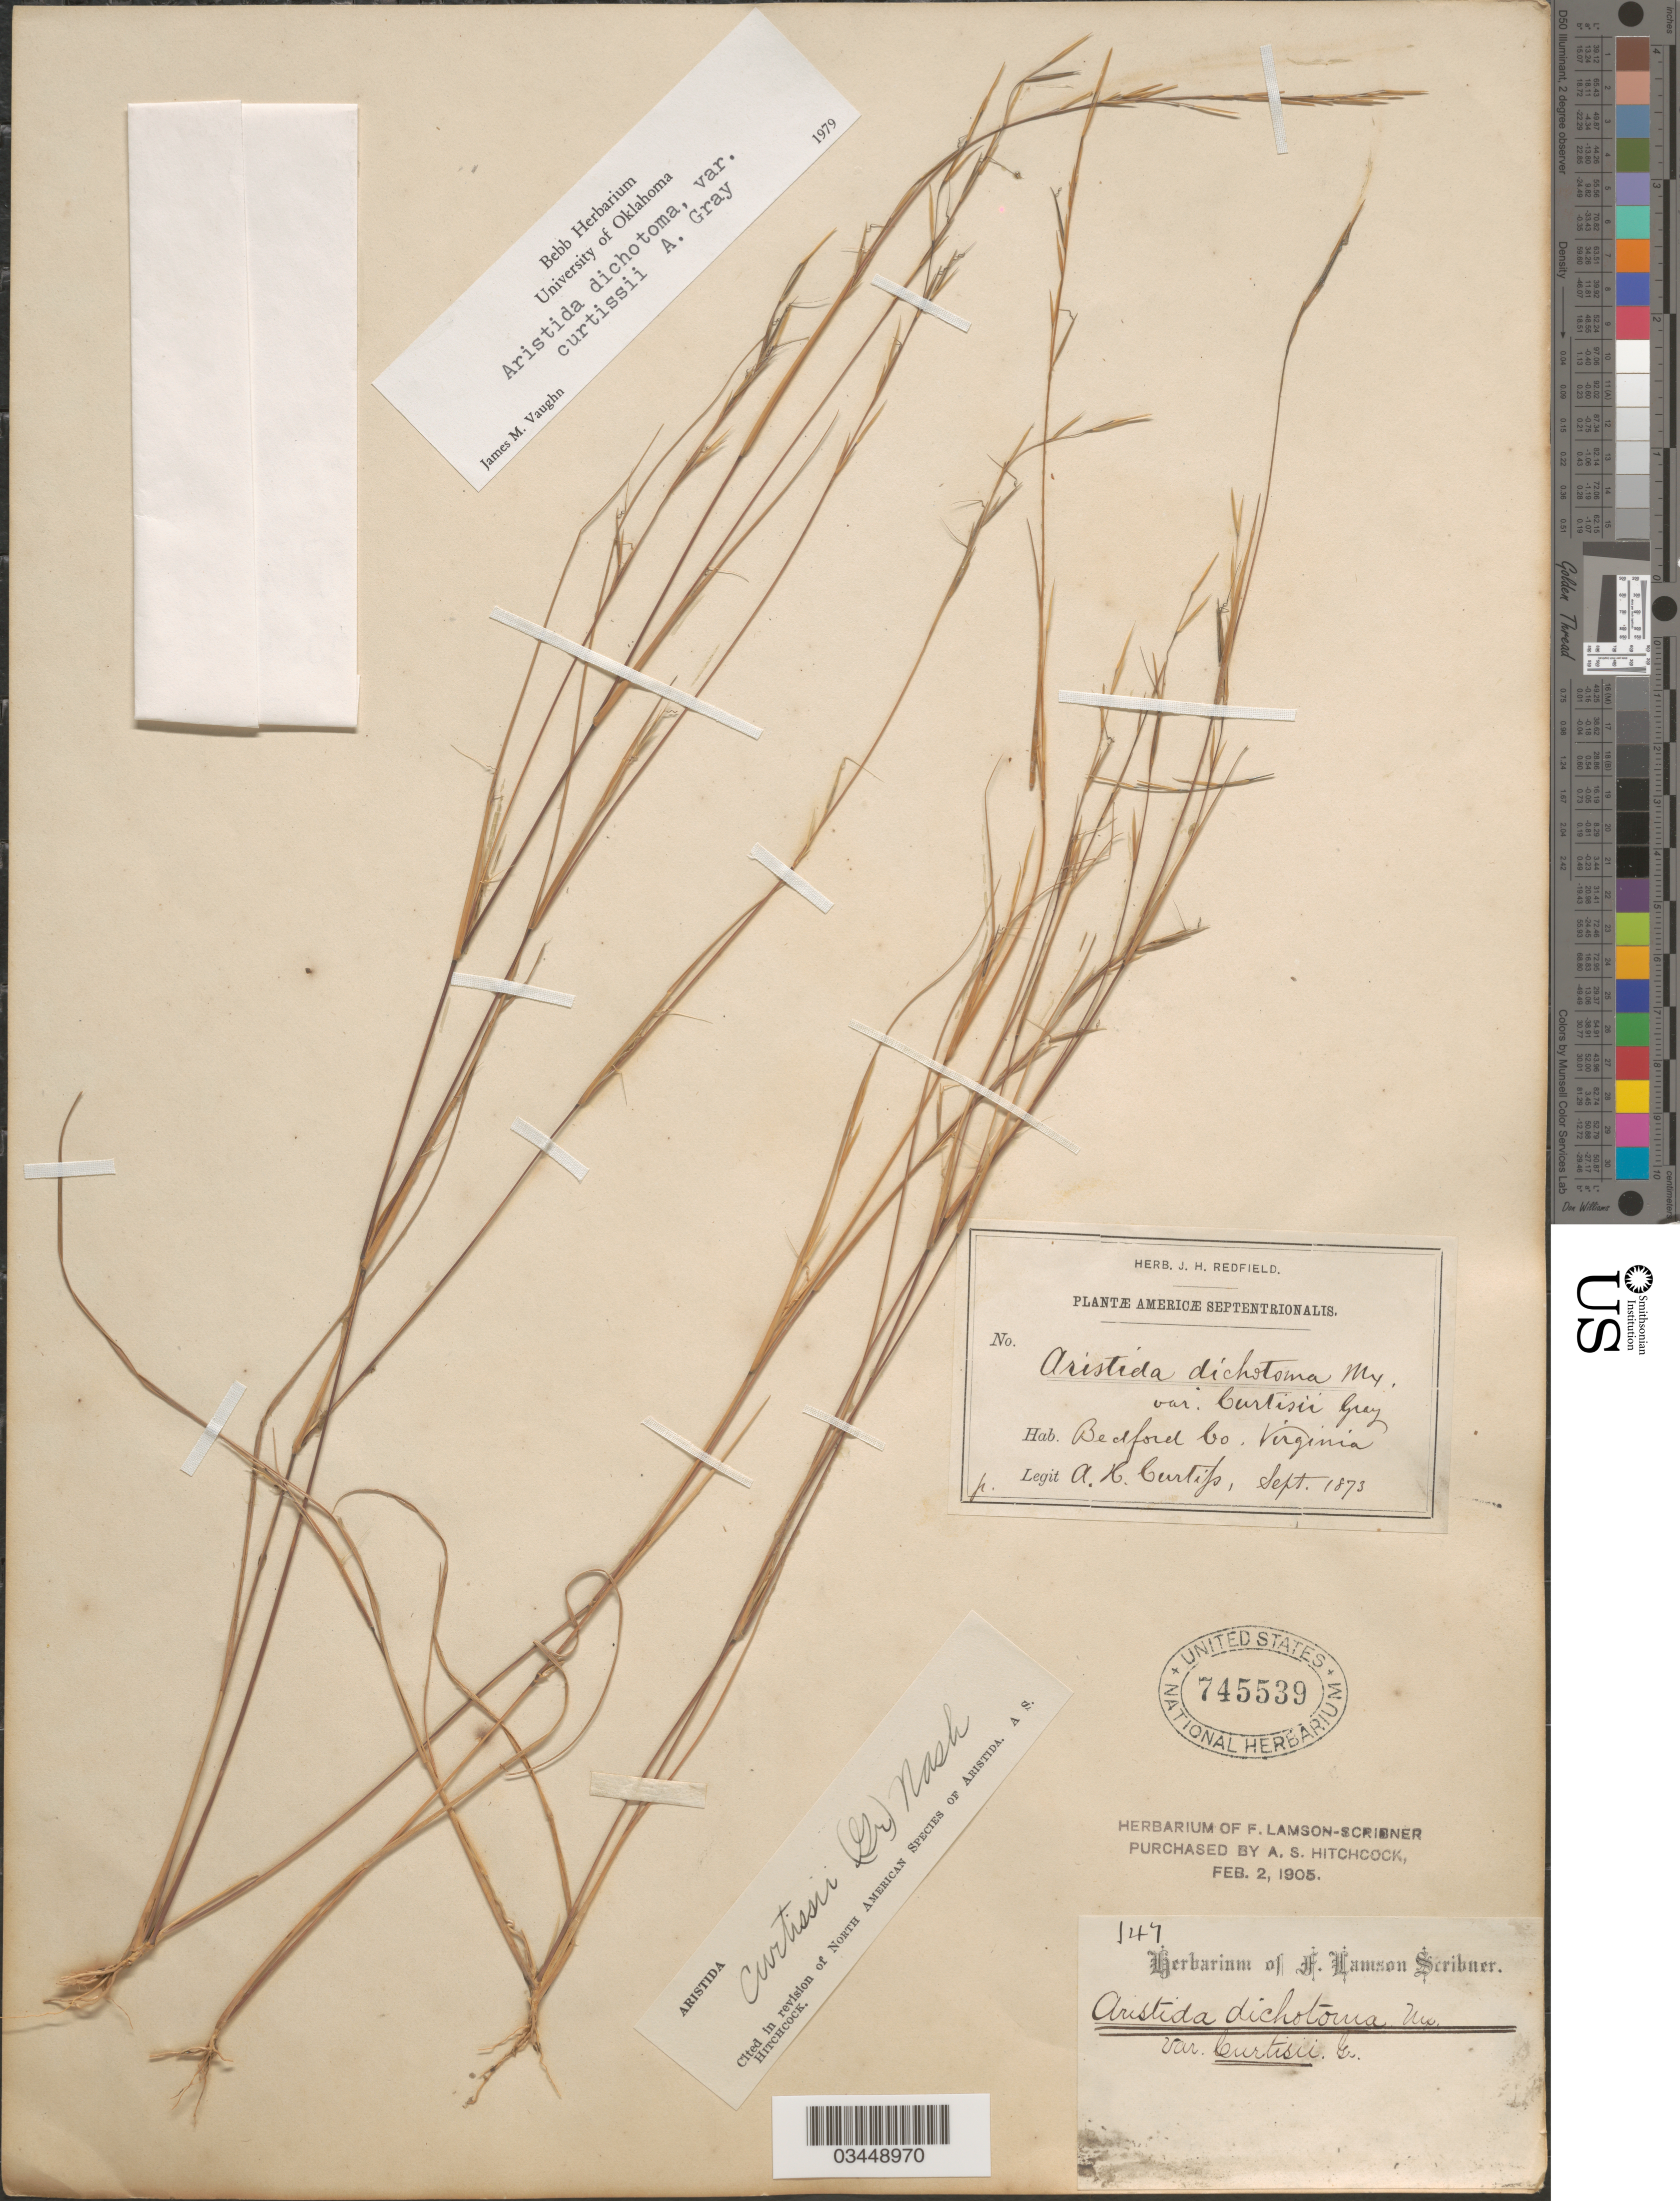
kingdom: Plantae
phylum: Tracheophyta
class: Liliopsida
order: Poales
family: Poaceae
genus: Aristida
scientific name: Aristida dichotoma var. curtisii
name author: A. Gray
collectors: A. H. Curtiss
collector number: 147?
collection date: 1873-09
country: United States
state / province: Virginia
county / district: Bedford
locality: Americæ Septentrionalis. Bedford Co.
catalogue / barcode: US 745539